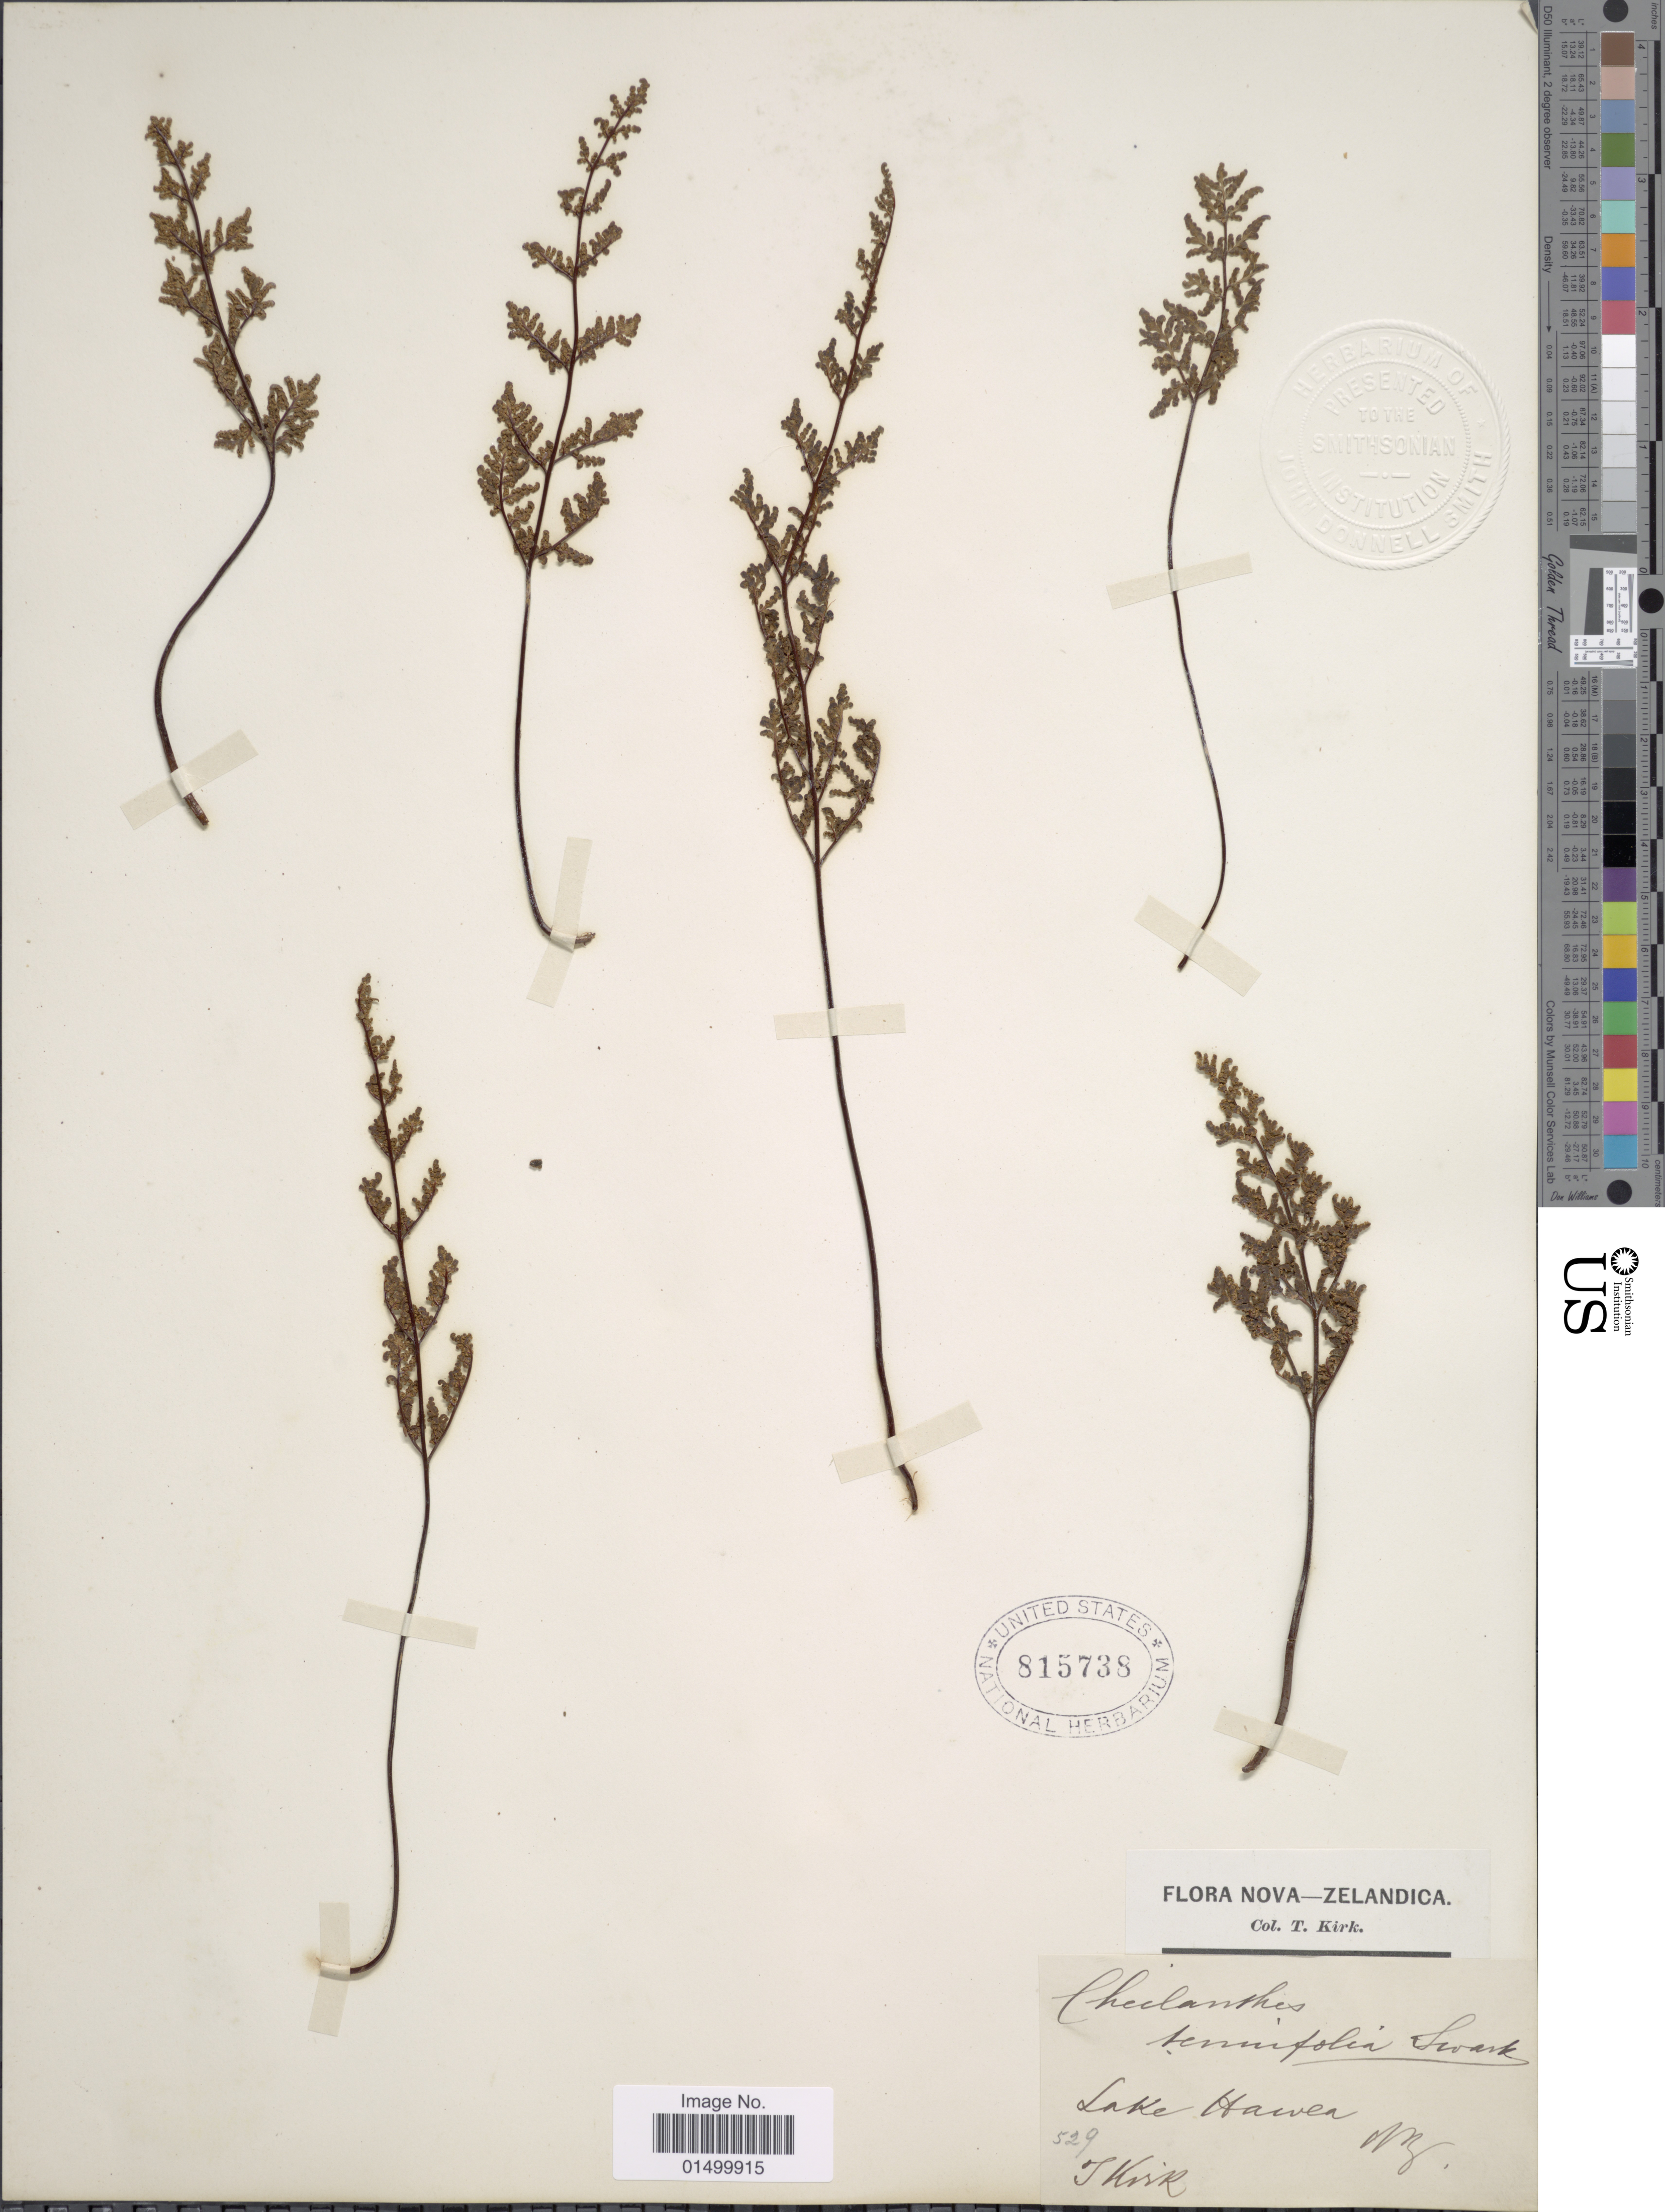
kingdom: Plantae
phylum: Tracheophyta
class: Polypodiopsida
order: Polypodiales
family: Pteridaceae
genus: Cheilanthes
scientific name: Cheilanthes tenuifolia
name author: (Burm. f.) Sw.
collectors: T. Kirk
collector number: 529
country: New Zealand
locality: Lake Haiver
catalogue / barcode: US 815738